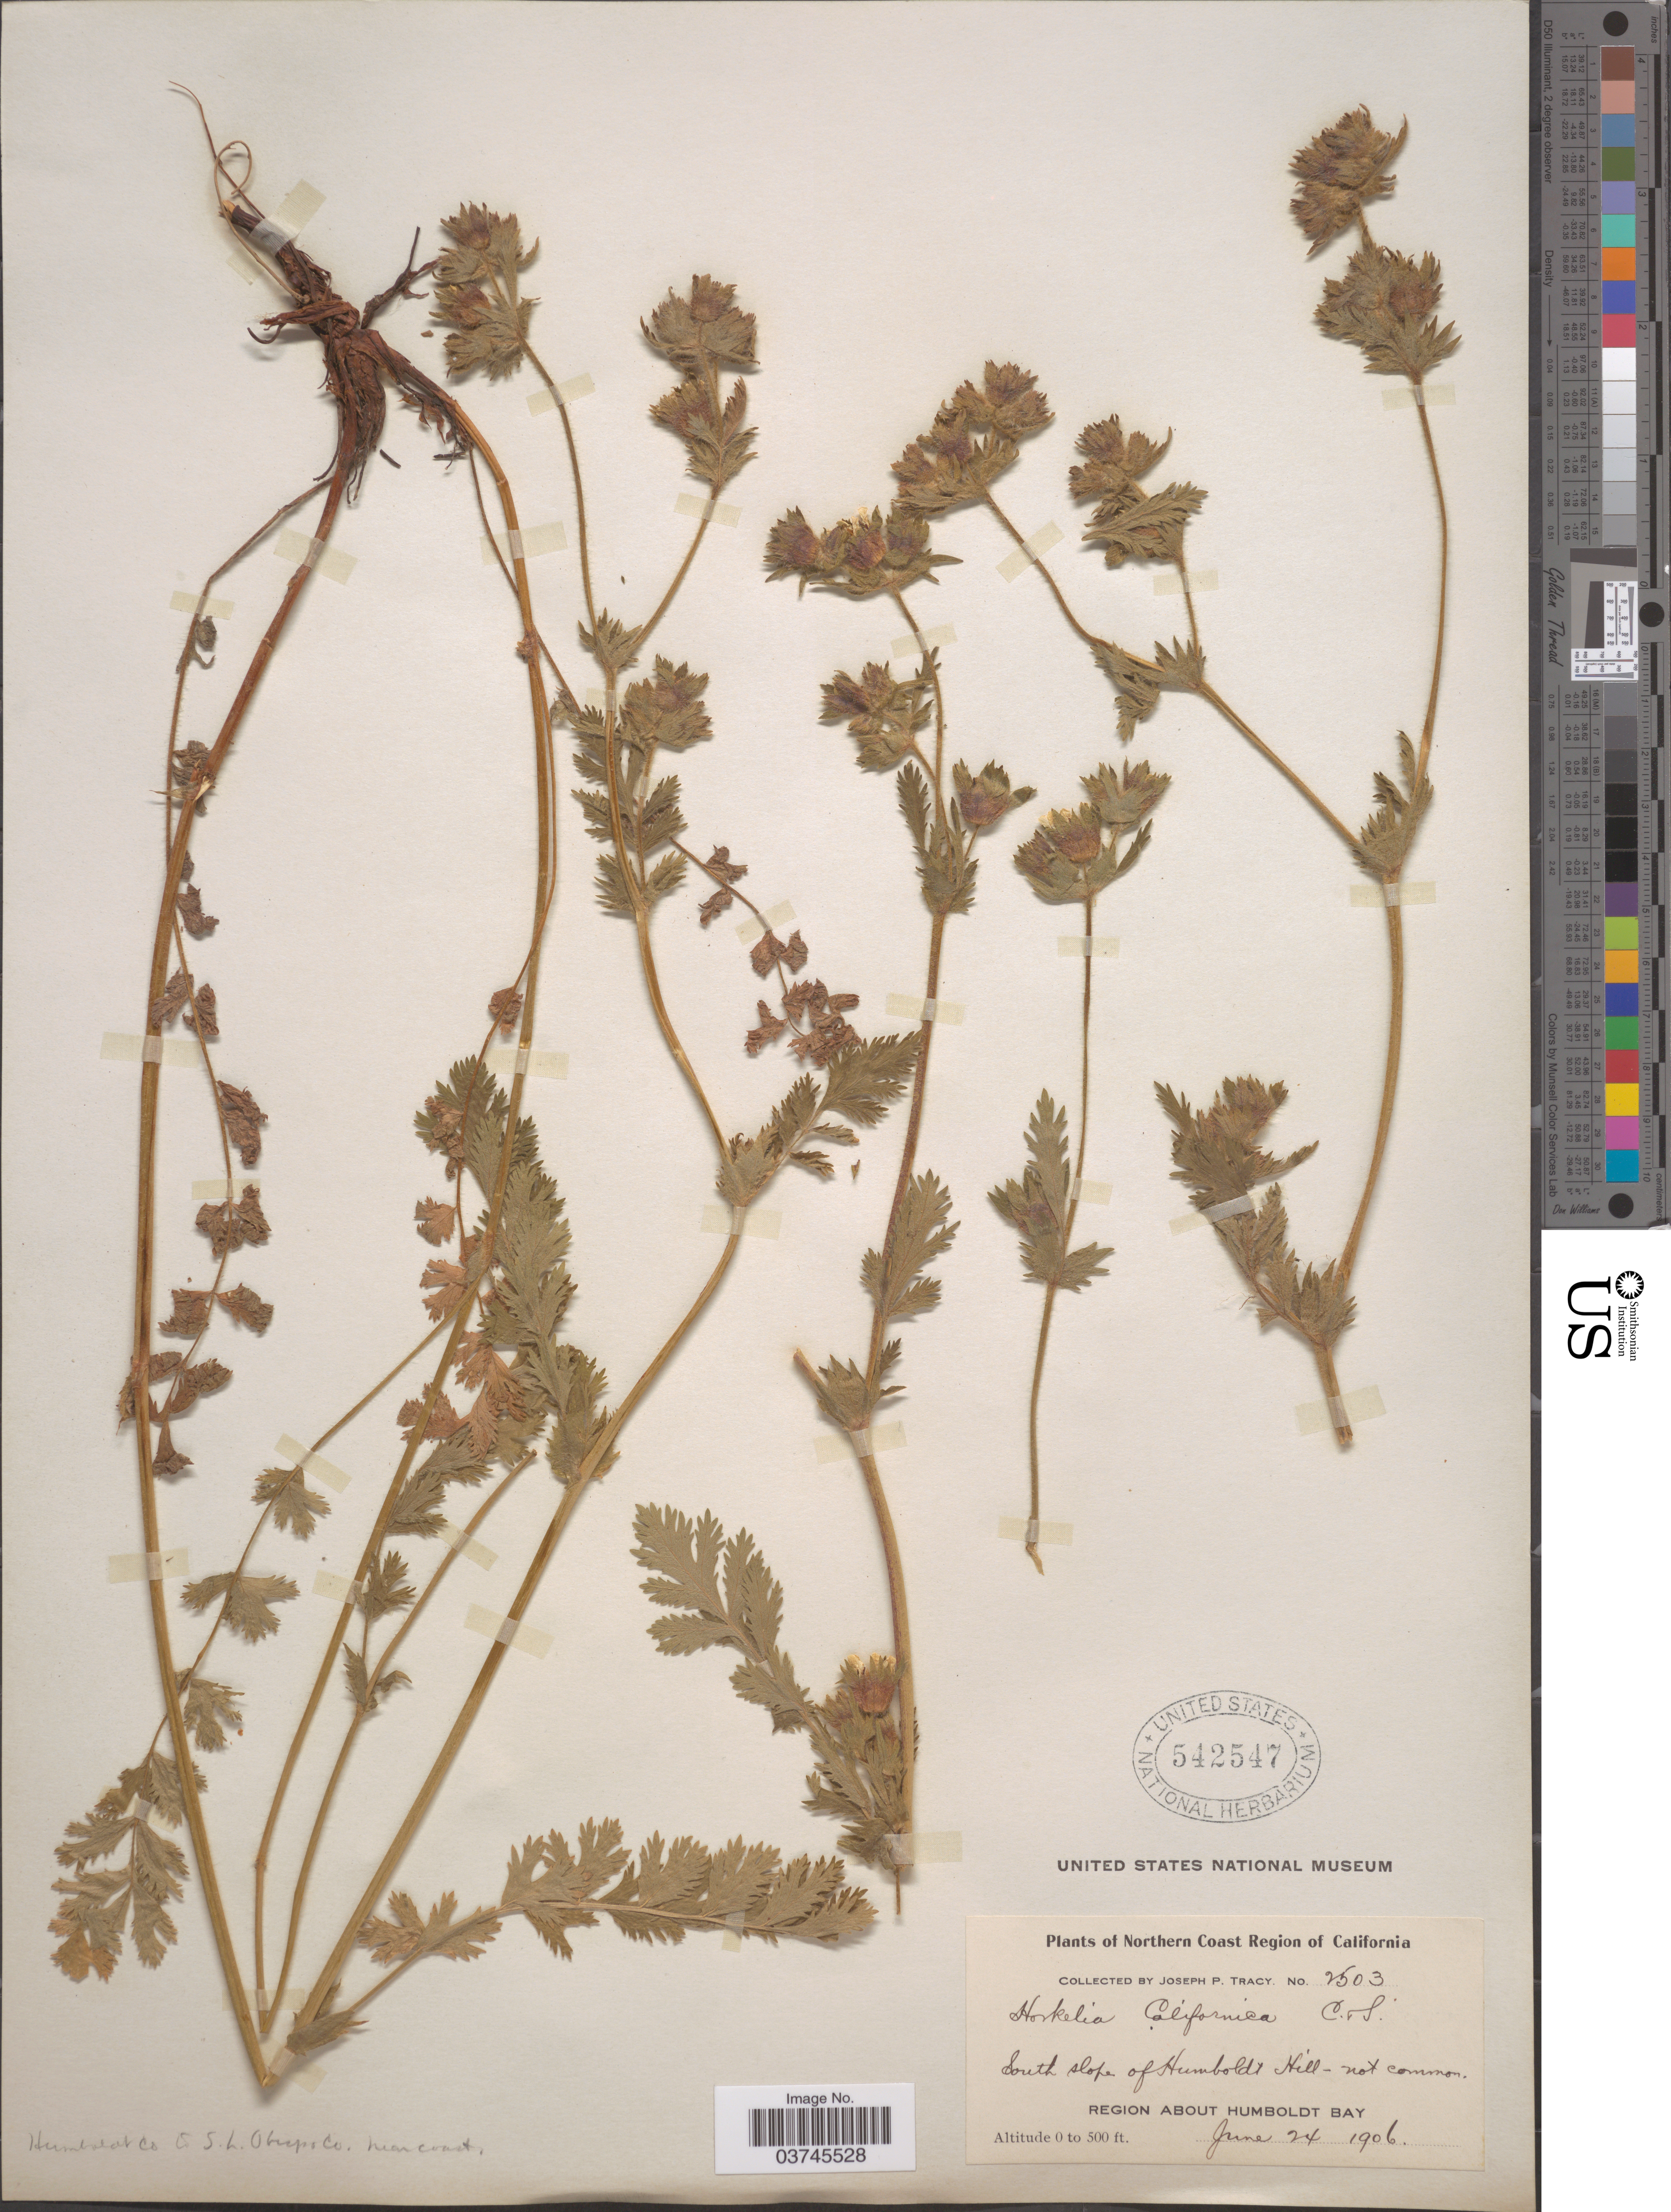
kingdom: Plantae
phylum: Tracheophyta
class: Magnoliopsida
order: Rosales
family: Rosaceae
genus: Potentilla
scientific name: Potentilla californica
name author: (Cham. & Schltdl.) Greene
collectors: J. Tracy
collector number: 2503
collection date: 1906-06-24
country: United States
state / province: California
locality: Northern Coast Region of California. South slope of Humboldt hill. Region about Humboldt Bay.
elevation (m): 0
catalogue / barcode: US 542547